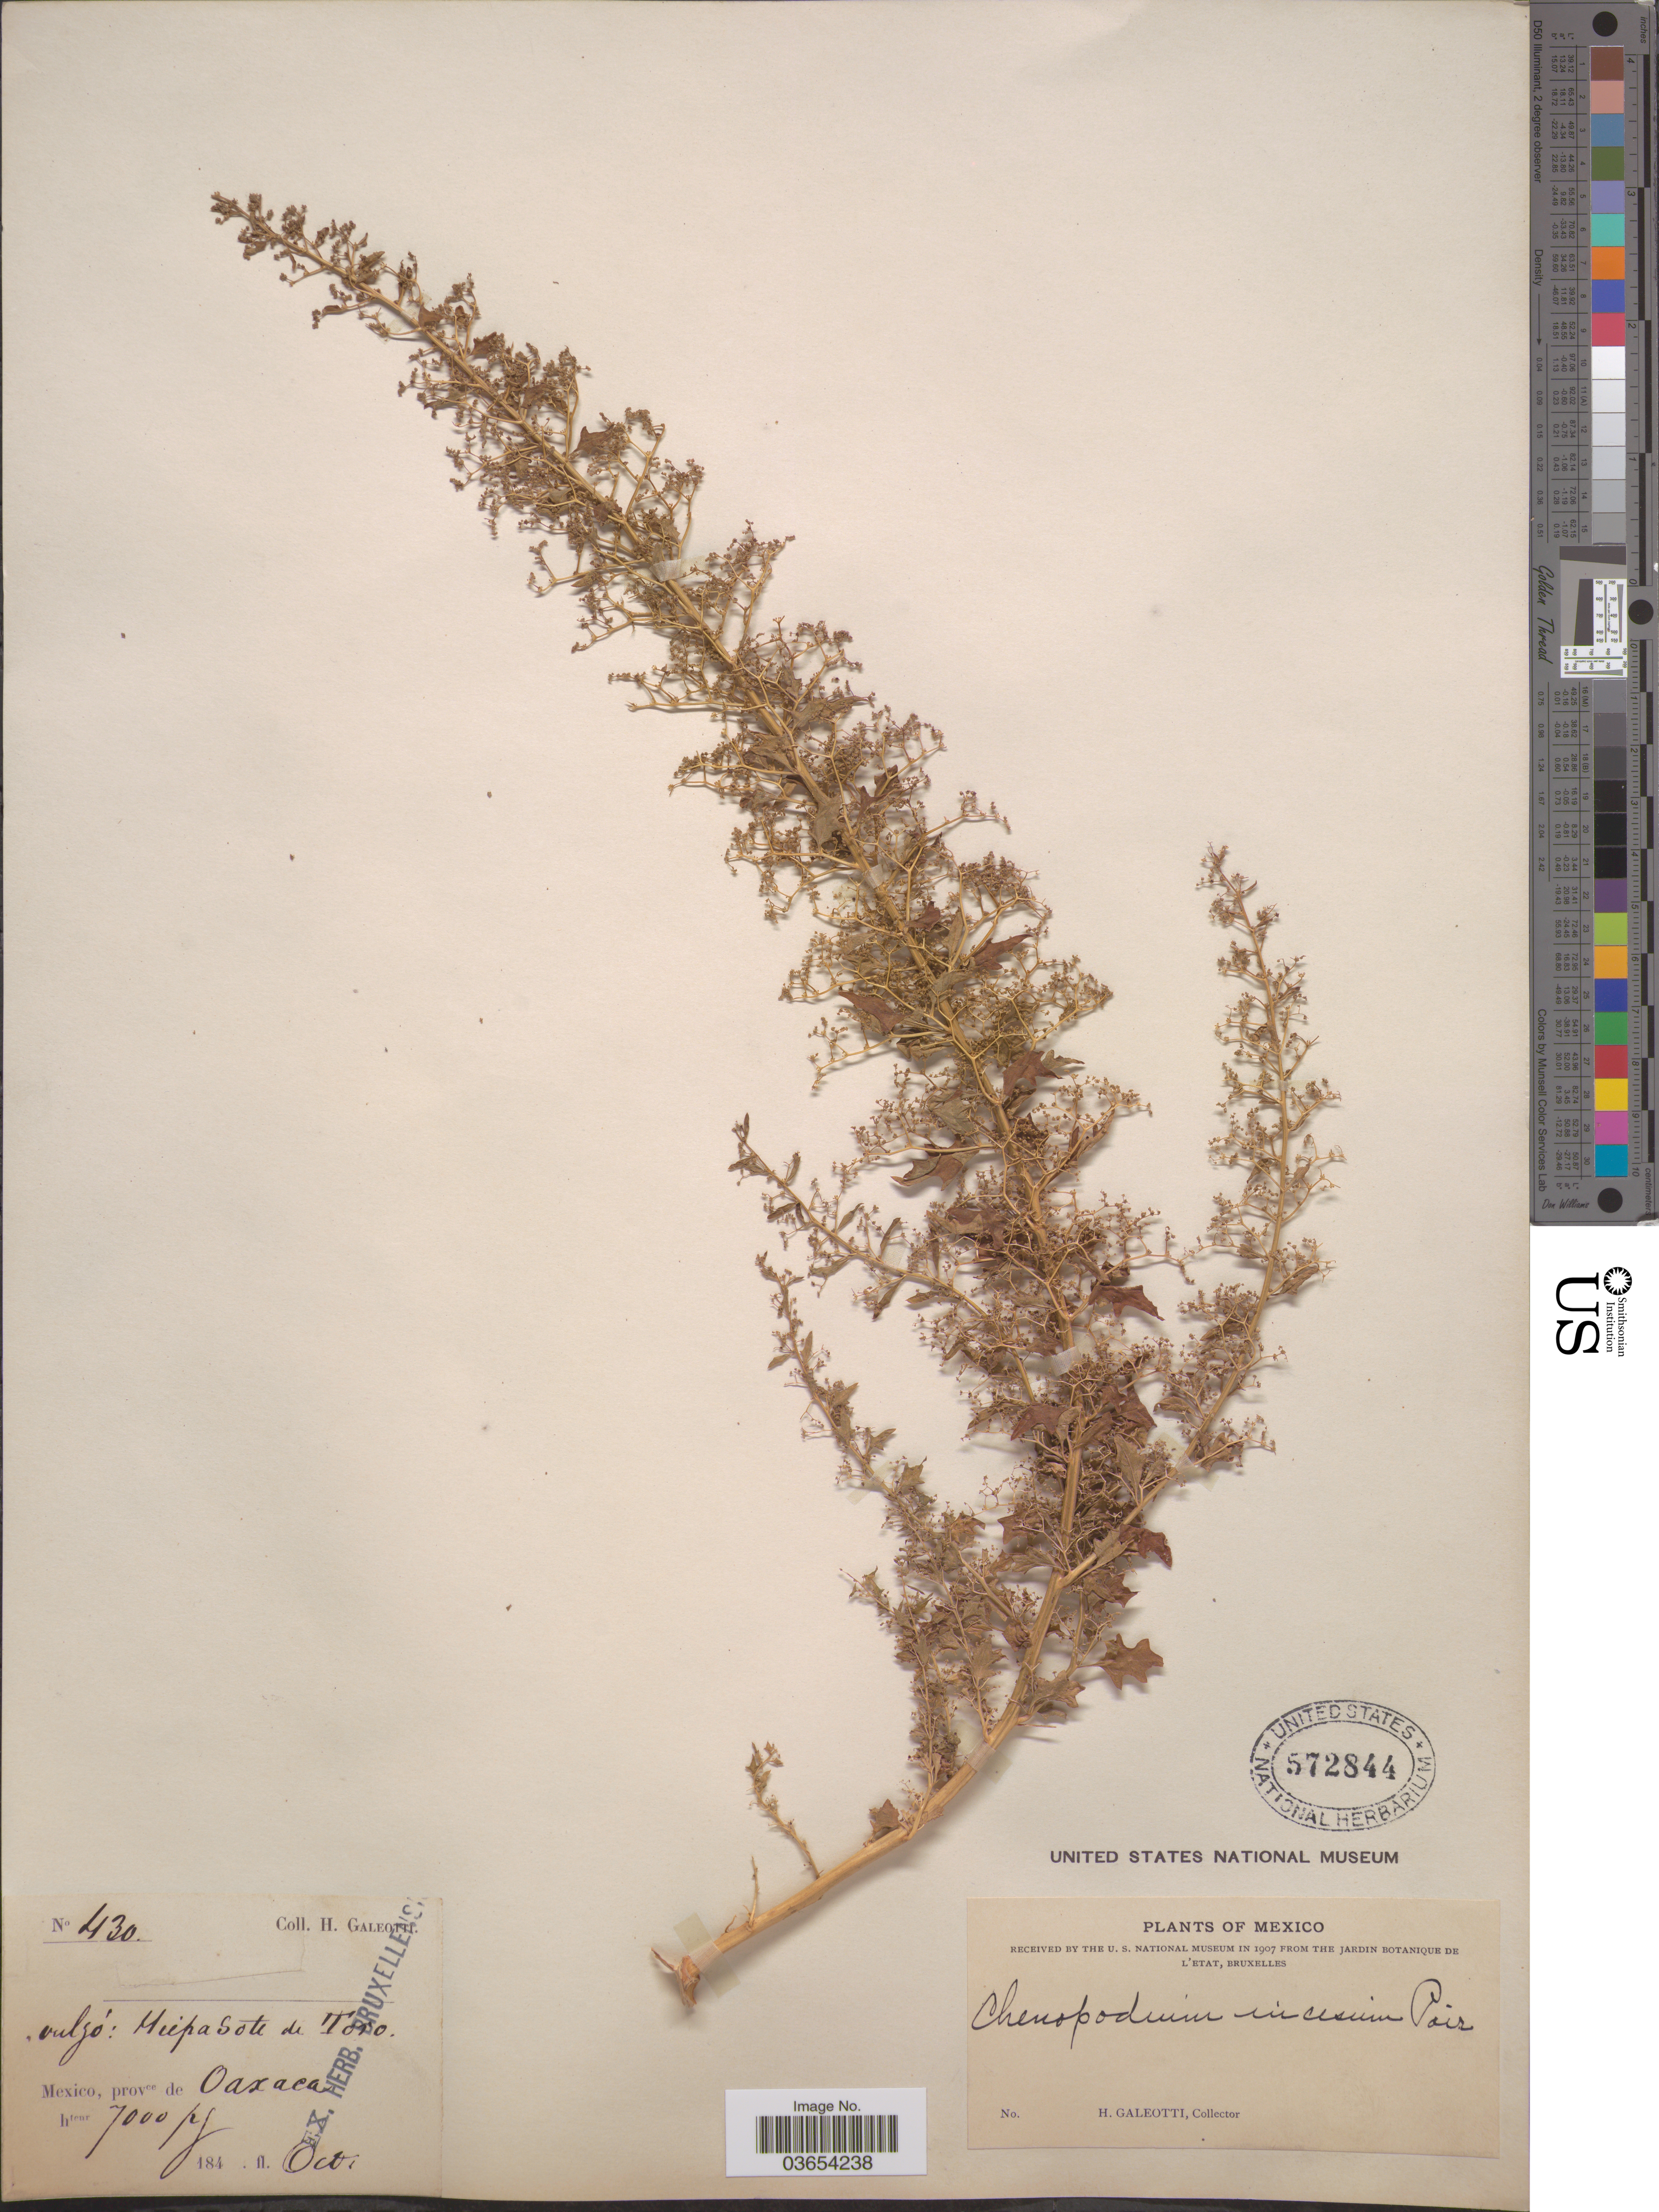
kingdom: Plantae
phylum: Tracheophyta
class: Magnoliopsida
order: Caryophyllales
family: Amaranthaceae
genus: Chenopodium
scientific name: Chenopodium incisum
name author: Poir.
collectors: H. G. Galeotti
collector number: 430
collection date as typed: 184. fl. Oct.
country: Mexico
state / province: Oaxaca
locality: Vulgó: Hupa Sote de Toro.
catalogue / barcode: US 572844